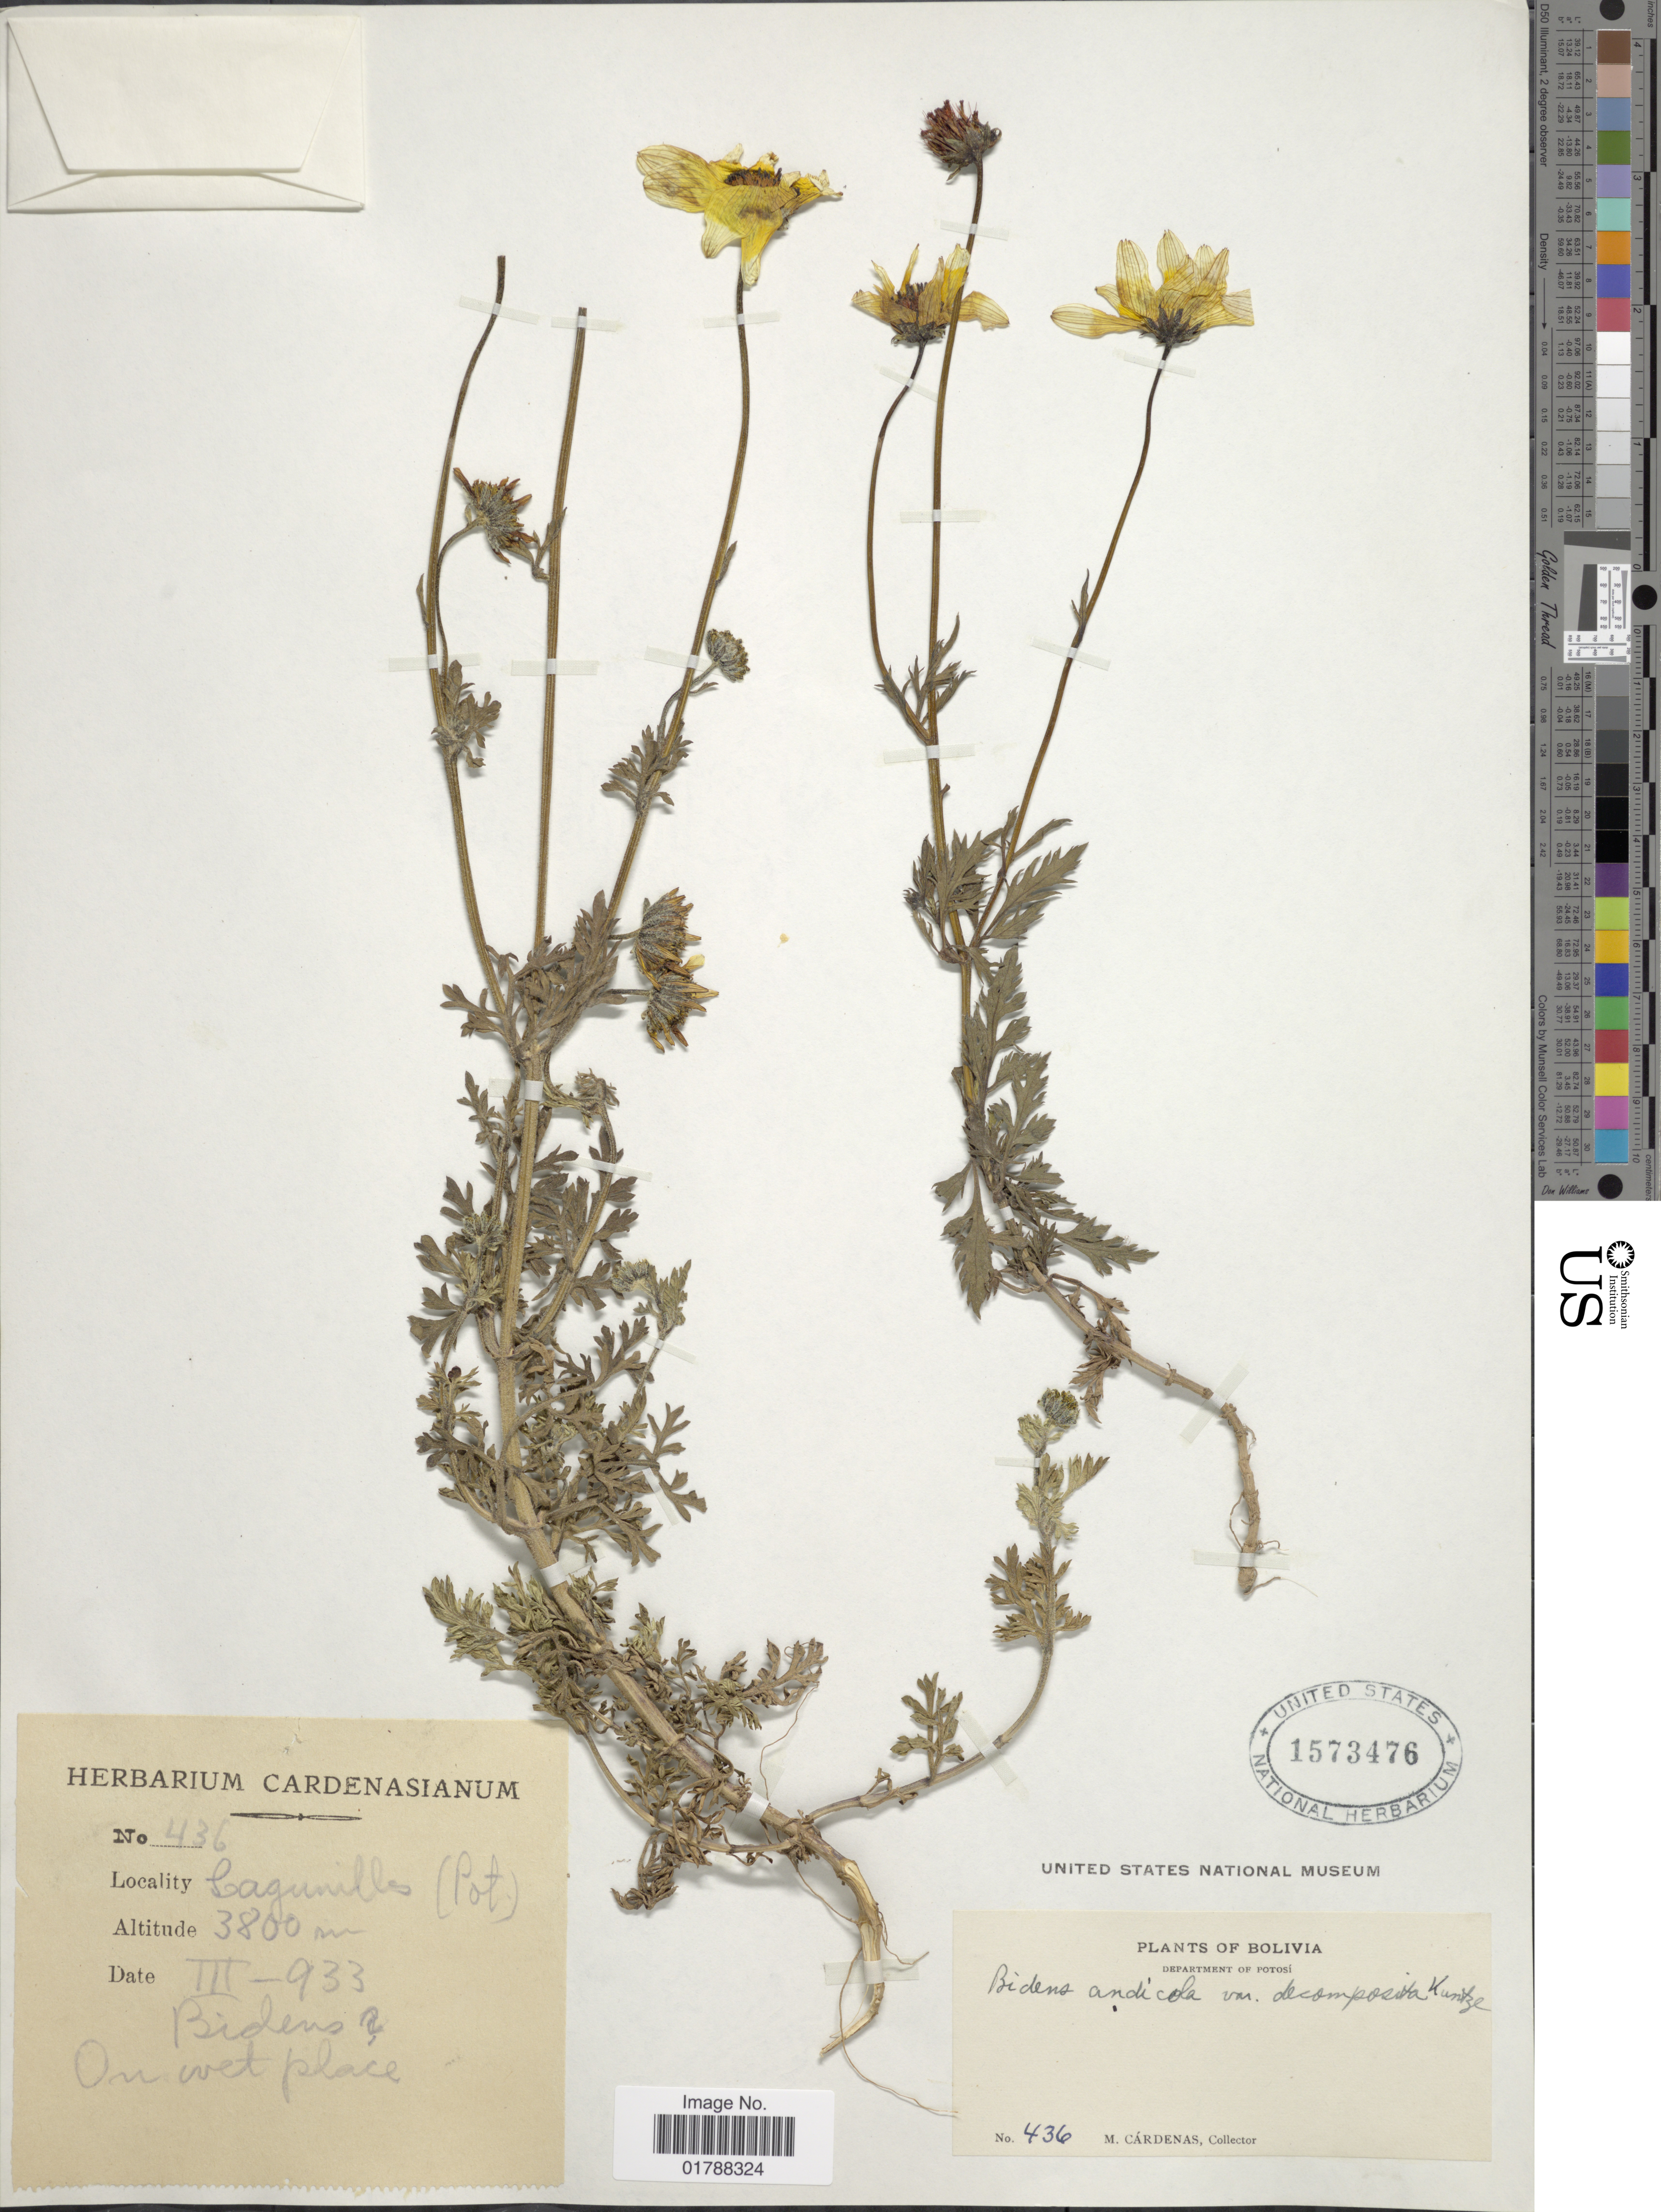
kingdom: Plantae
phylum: Tracheophyta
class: Magnoliopsida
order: Asterales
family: Asteraceae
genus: Bidens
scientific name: Bidens andicola var. decomposita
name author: Kuntze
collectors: M. Cárdenas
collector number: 436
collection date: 1933-03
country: Bolivia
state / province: Potosi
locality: Lagunillas. On wet place.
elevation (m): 3800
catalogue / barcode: US 1573476